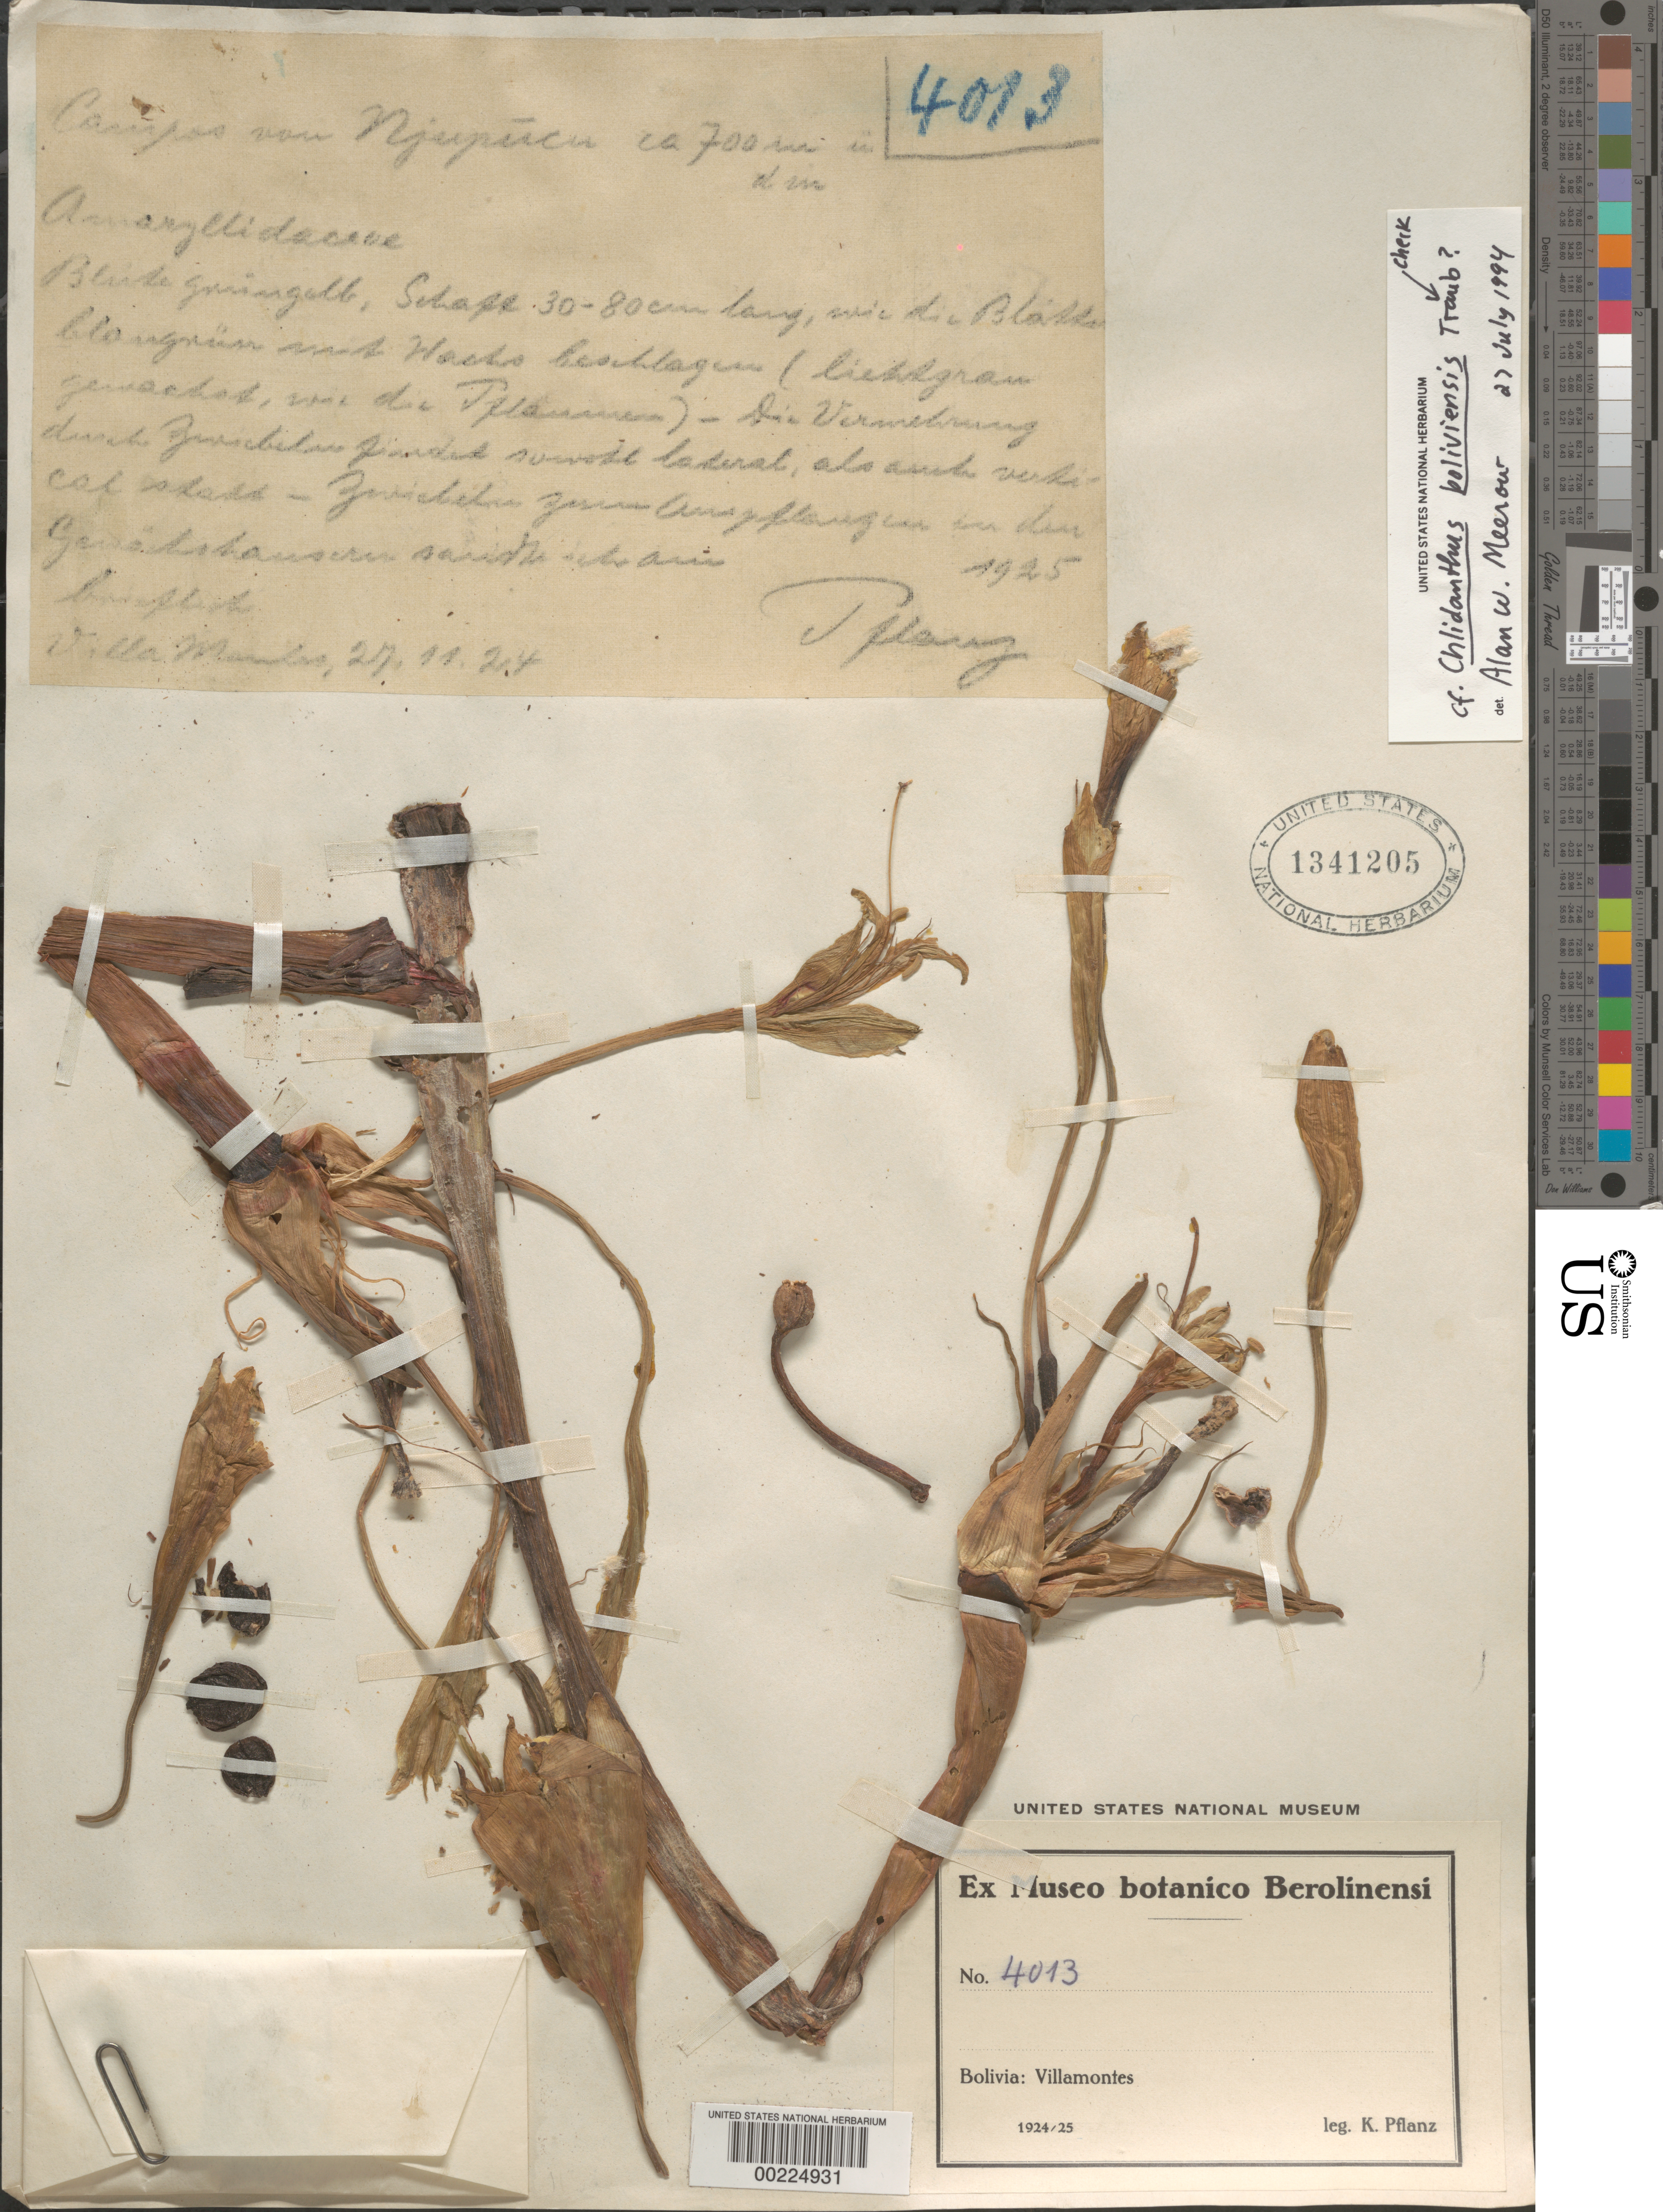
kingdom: Plantae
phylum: Tracheophyta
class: Liliopsida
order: Asparagales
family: Amaryllidaceae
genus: Chlidanthus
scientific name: Chlidanthus boliviensis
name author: Traub & I.S. Nelson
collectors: K. Pflanz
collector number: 4013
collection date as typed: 27 Nov 1924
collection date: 1924-11-27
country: Bolivia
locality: Villa Montes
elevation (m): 700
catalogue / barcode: US 1341205